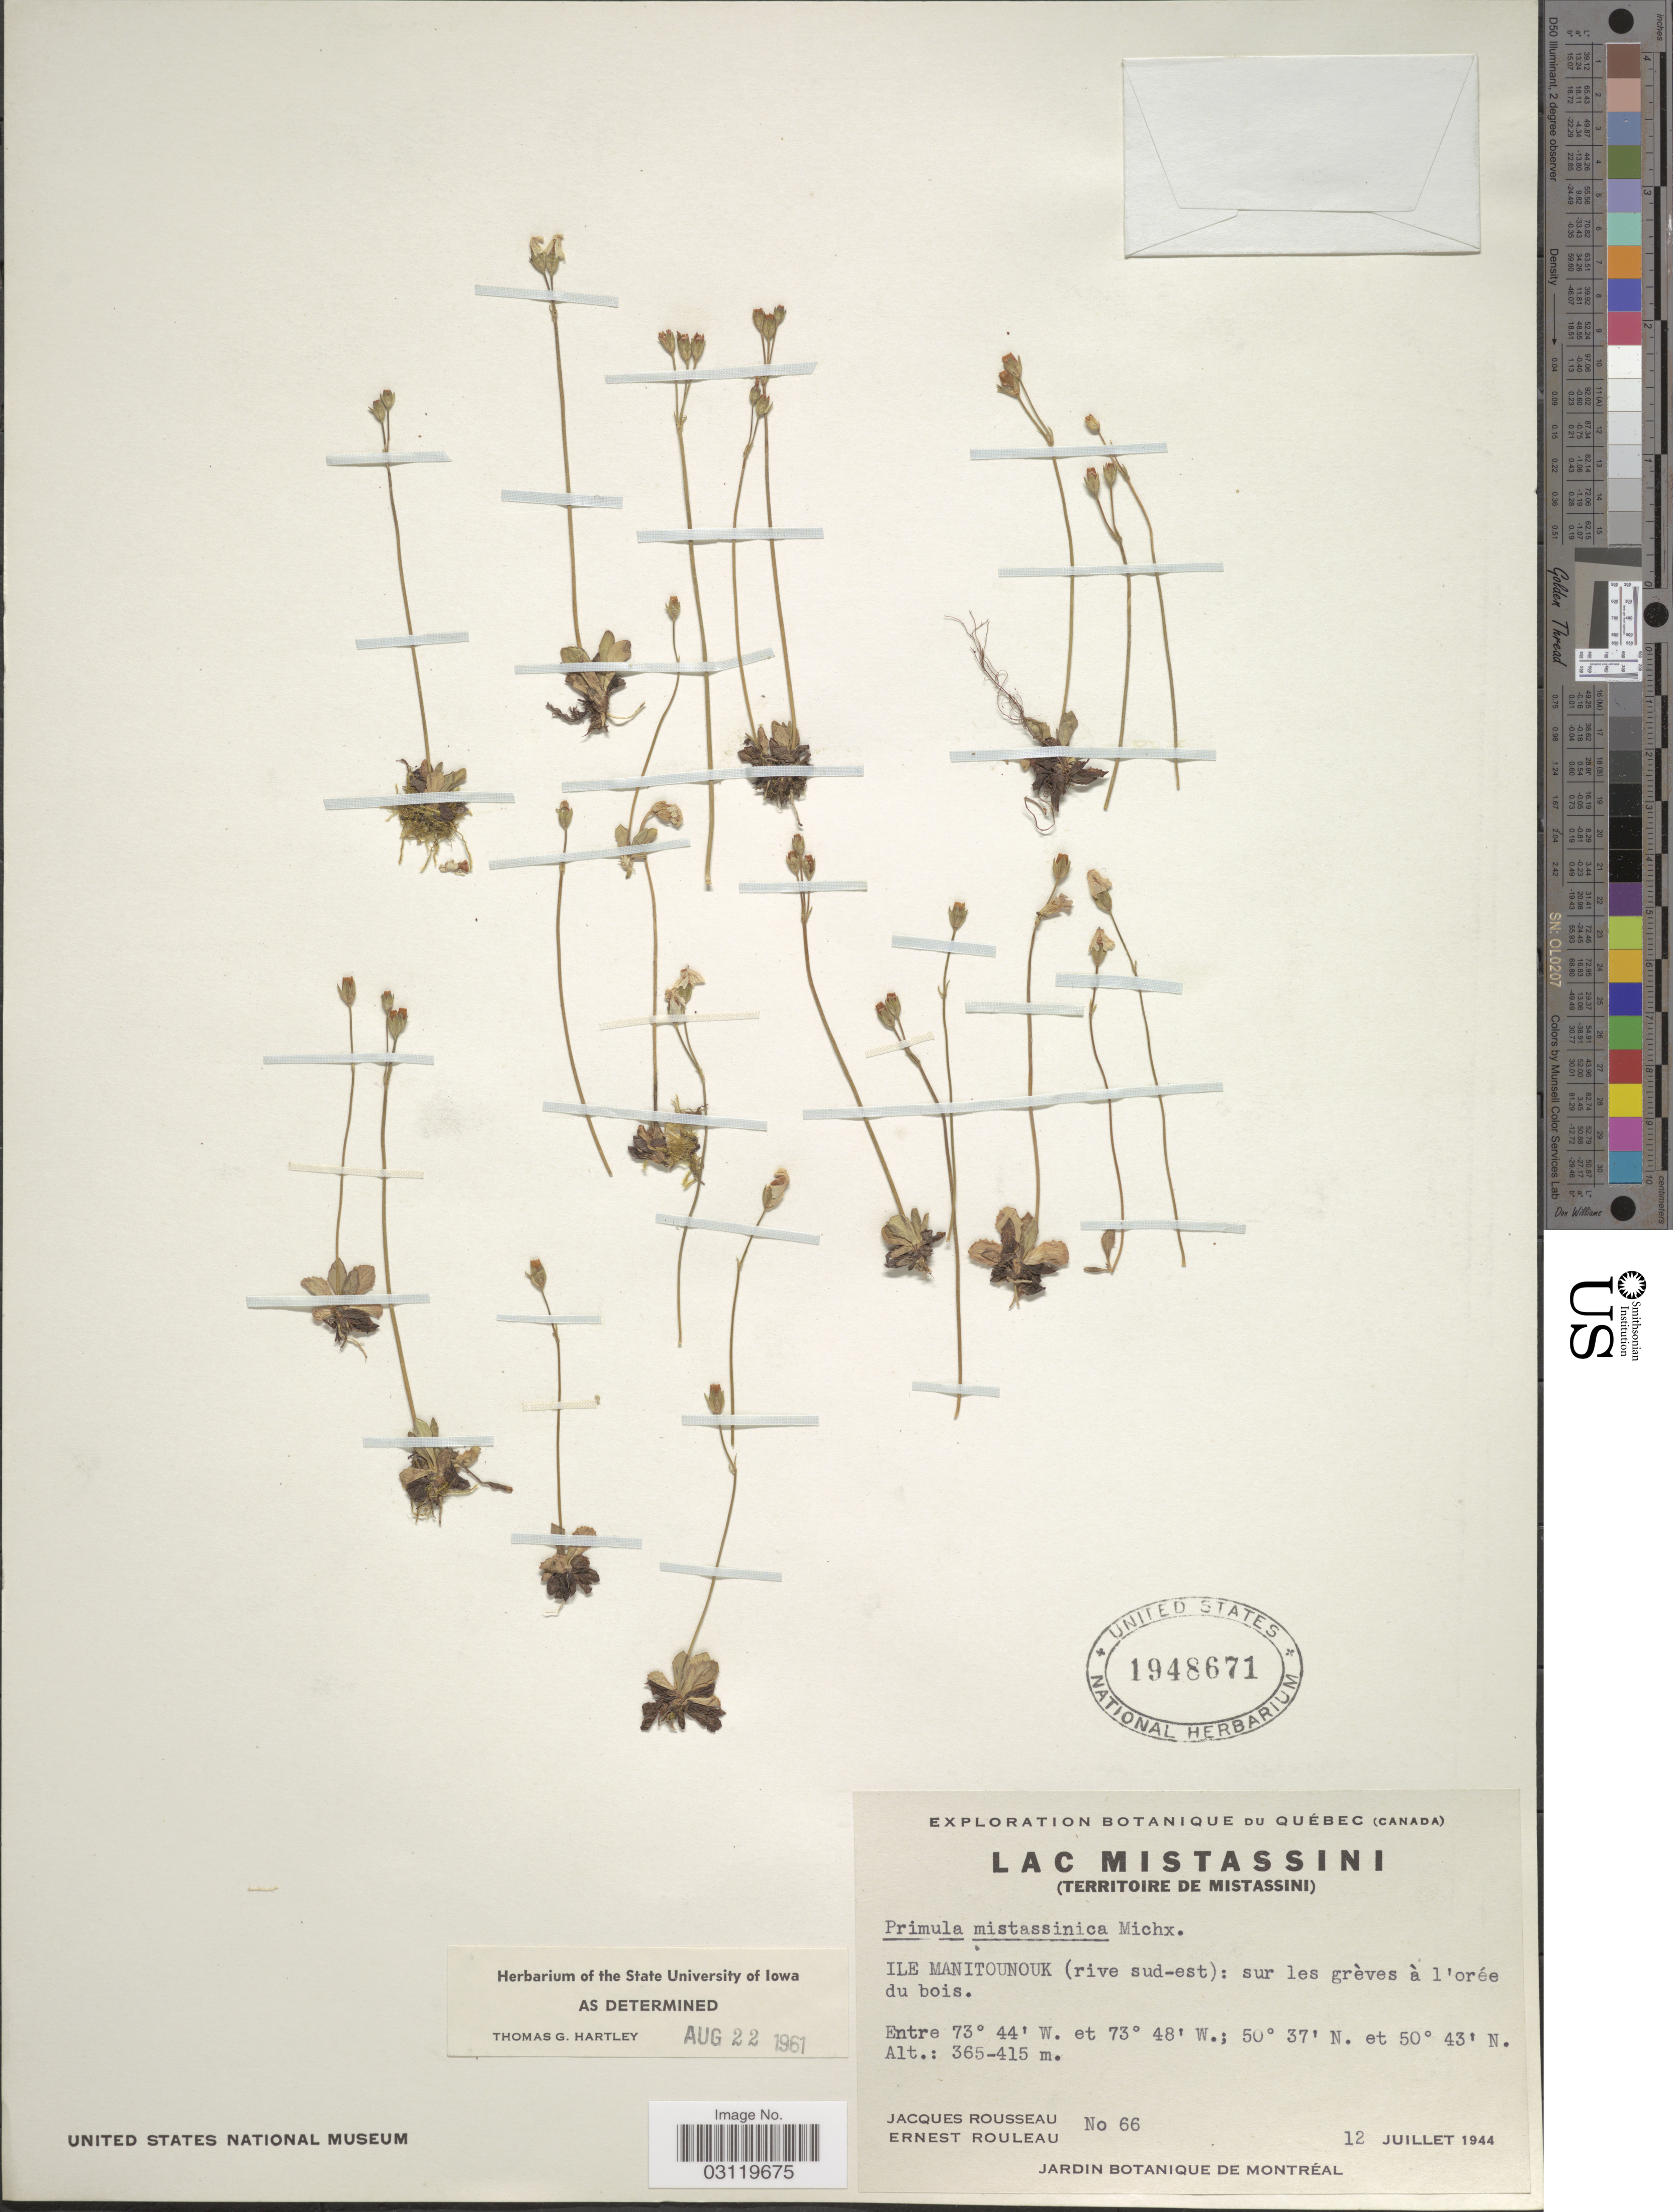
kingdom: Plantae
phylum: Tracheophyta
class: Magnoliopsida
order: Ericales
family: Primulaceae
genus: Primula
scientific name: Primula mistassinica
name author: Michx.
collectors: J. Rousseau & E. Rouleau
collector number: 66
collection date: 1944-07-12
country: Canada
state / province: Quebec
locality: Lac Mistassini (Territoire de Mistassini), Ile Manitounouk (rive sud-est).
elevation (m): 365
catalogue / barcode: US 1948671